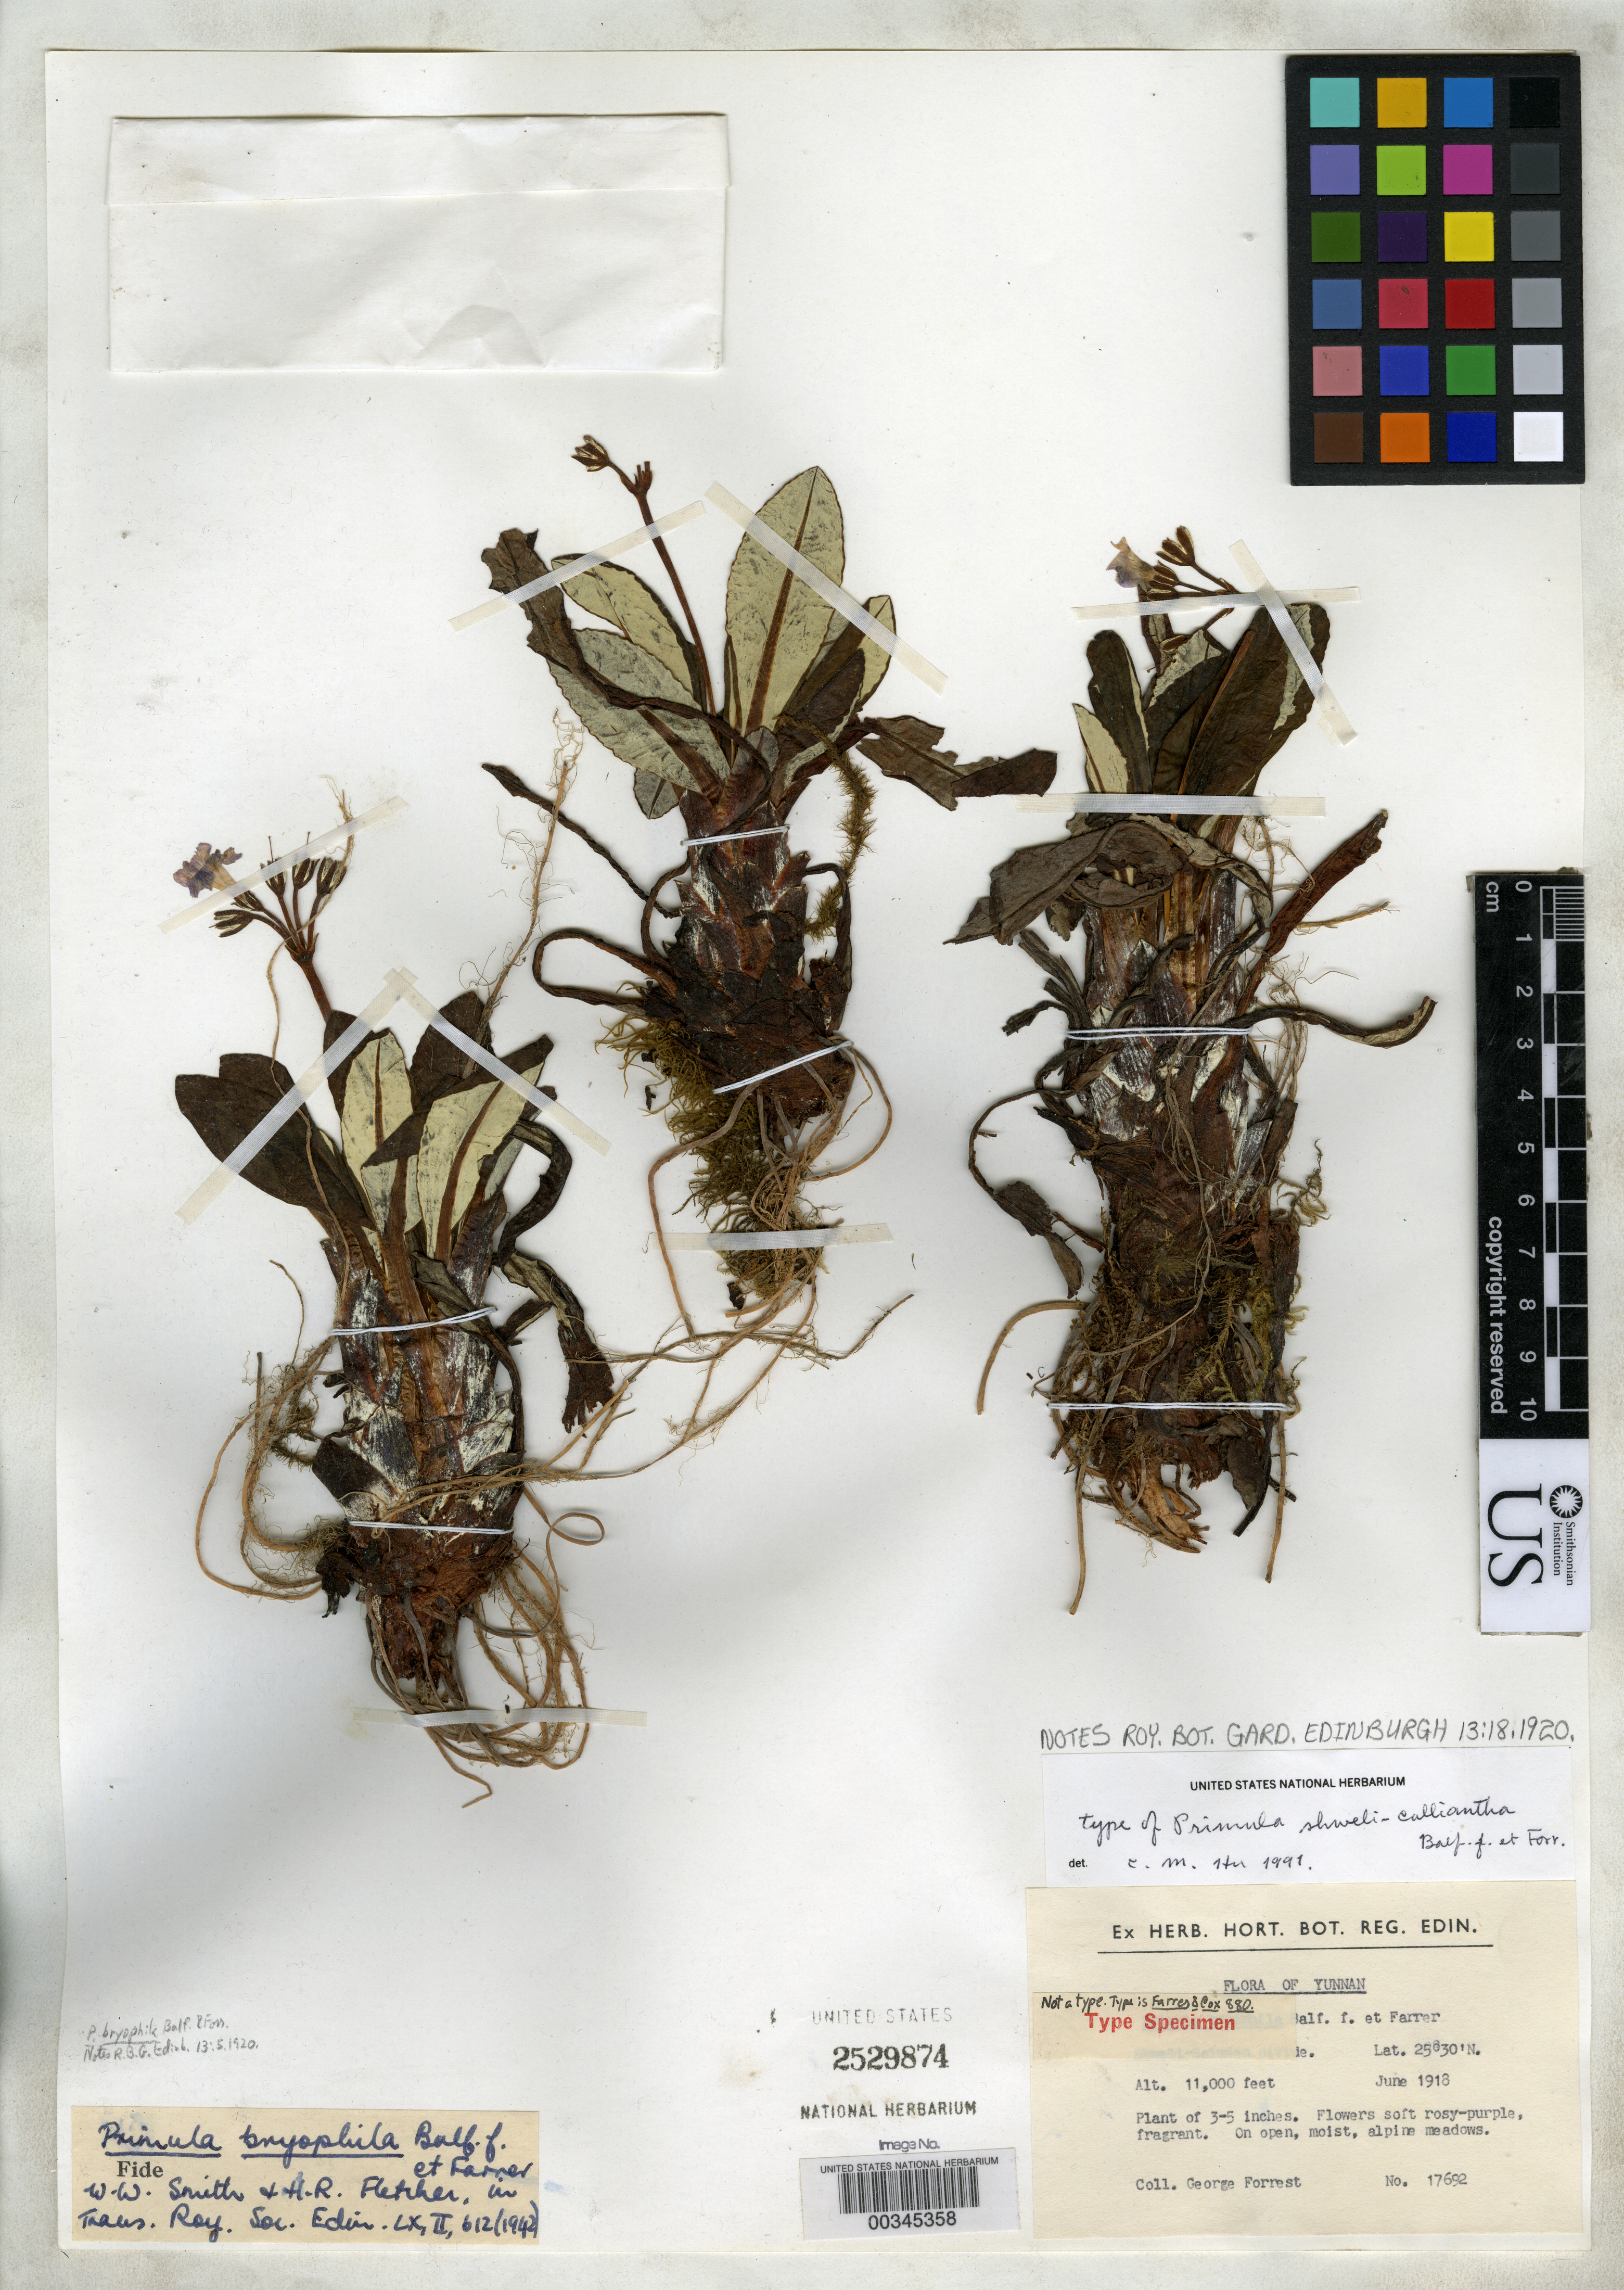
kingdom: Plantae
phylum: Tracheophyta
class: Magnoliopsida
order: Ericales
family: Primulaceae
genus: Primula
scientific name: Primula shweli-calliantha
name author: Balf. f. & Forrest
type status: Isotype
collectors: G. Forrest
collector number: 17692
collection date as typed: Jun 1918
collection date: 1918-06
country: China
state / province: Yunnan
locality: Shweli - Salween divide.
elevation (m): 3353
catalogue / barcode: US 2529874